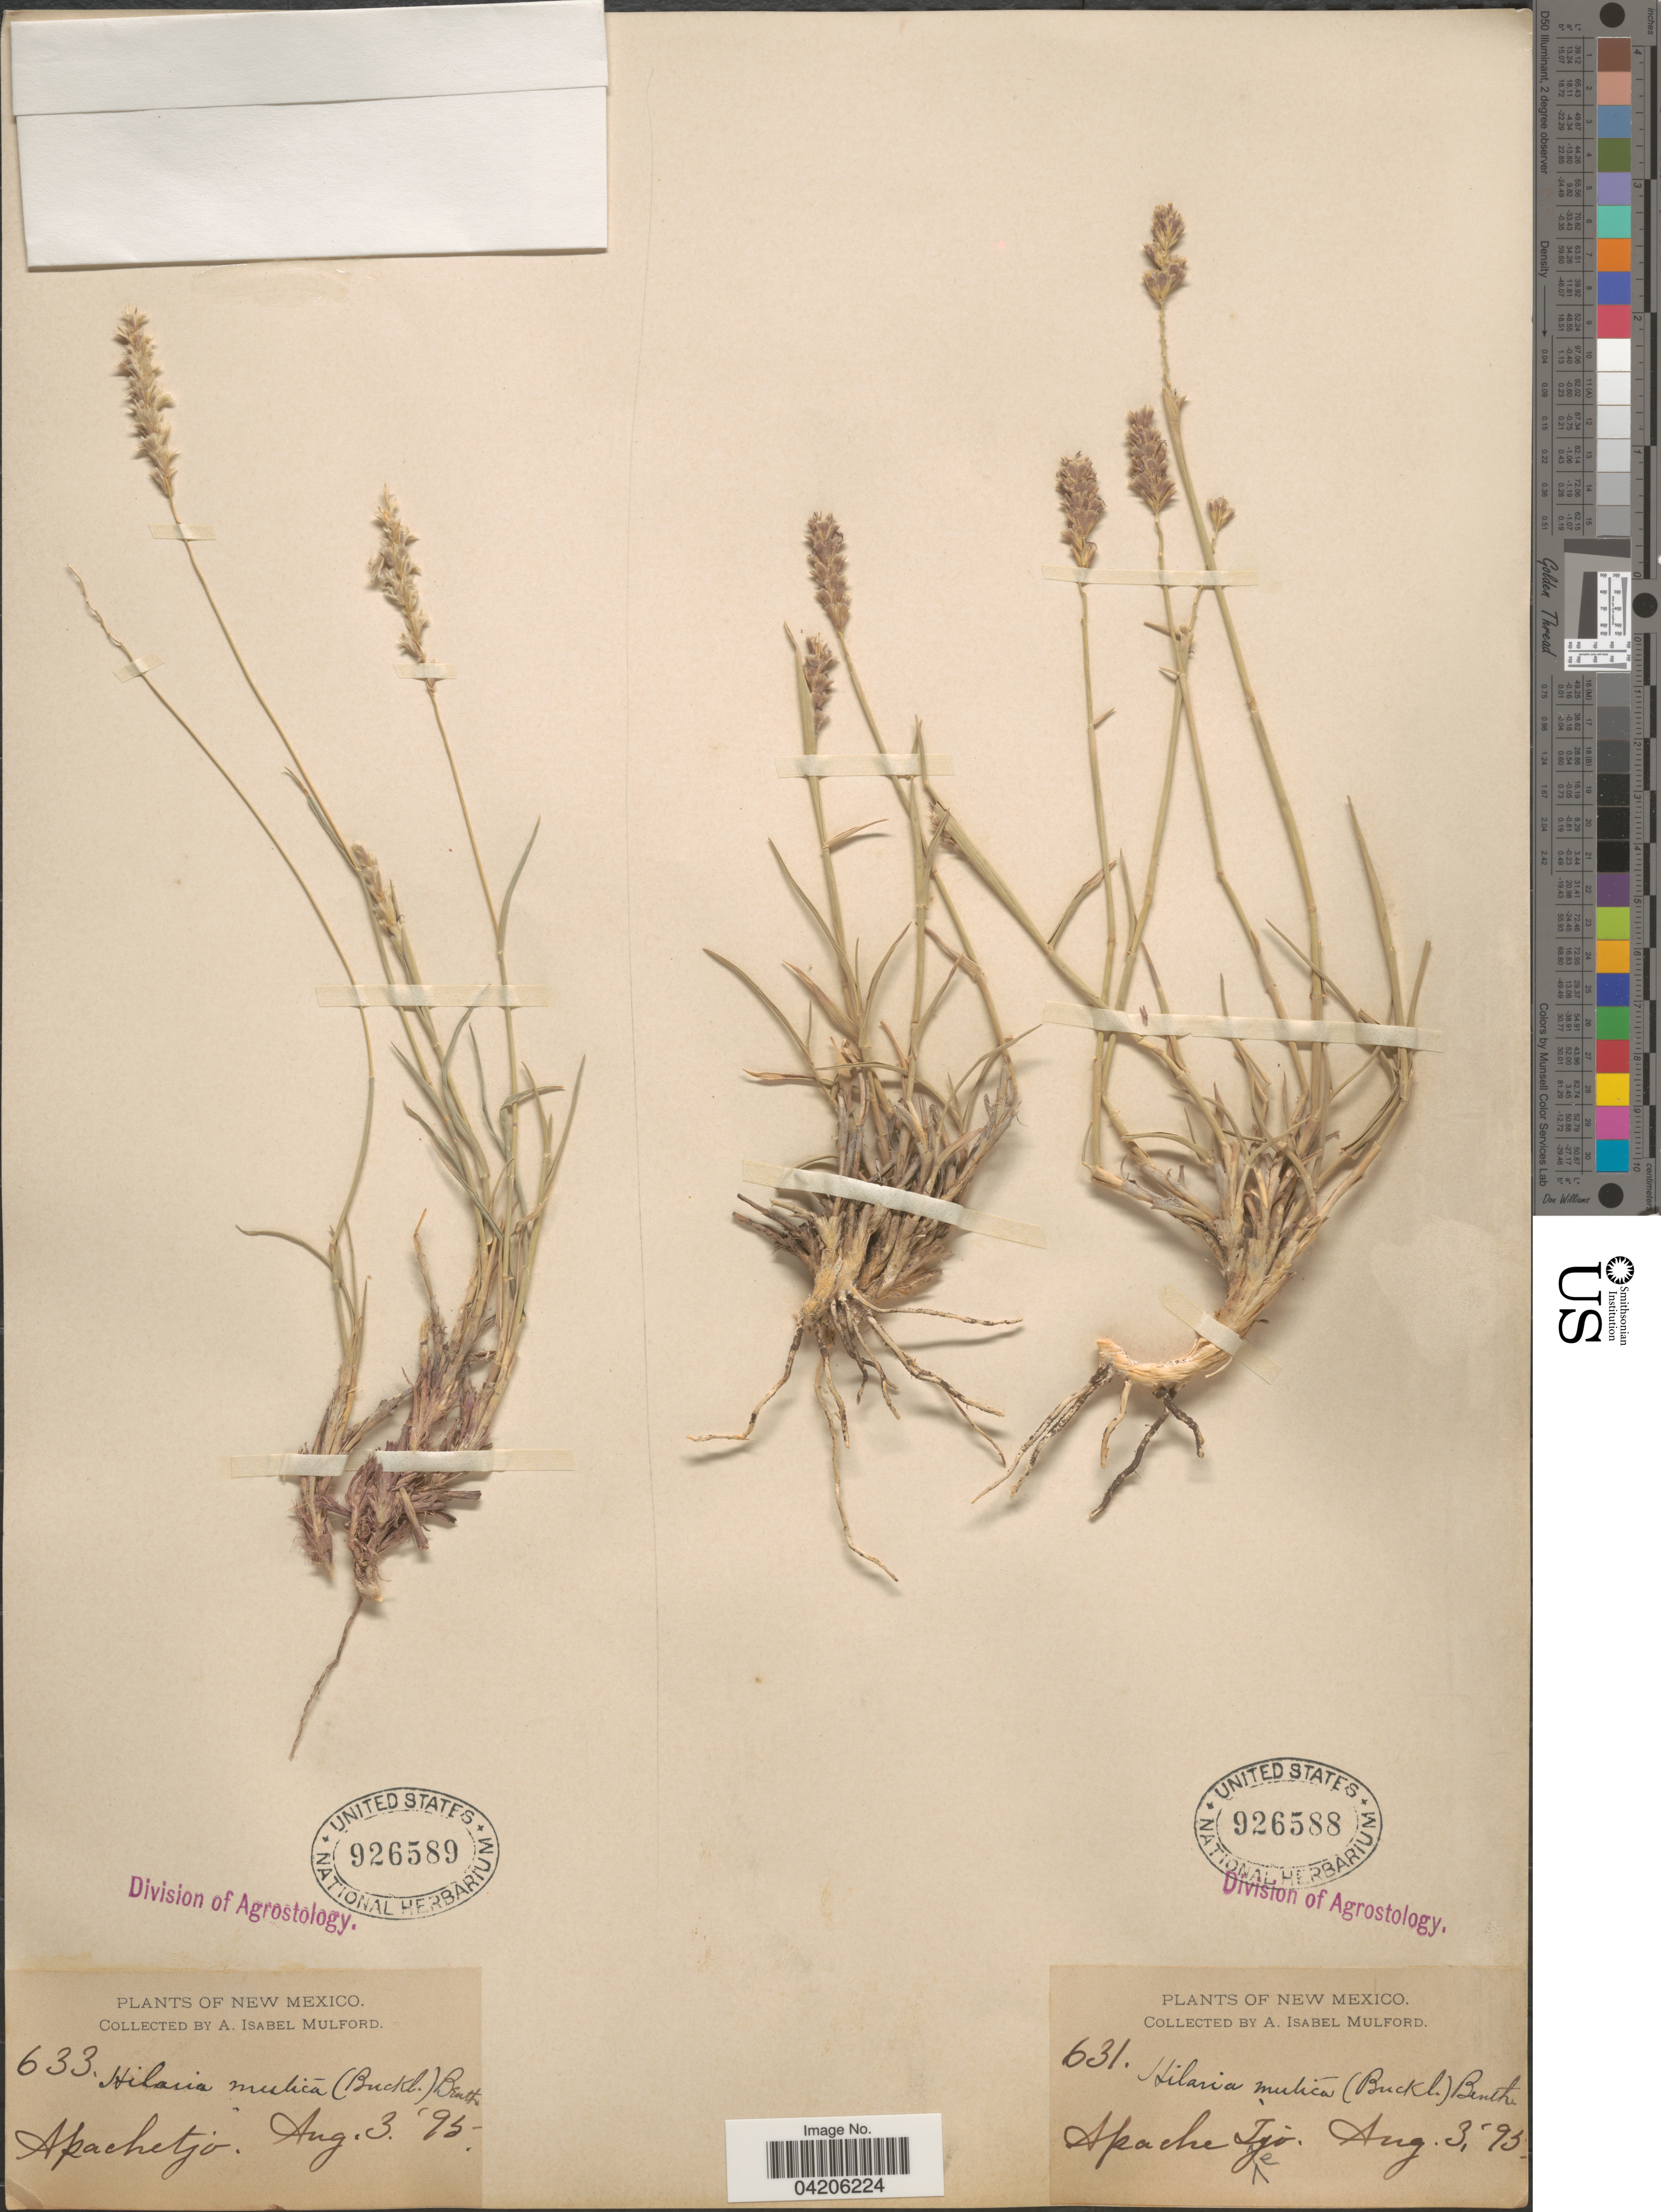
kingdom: Plantae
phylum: Tracheophyta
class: Liliopsida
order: Poales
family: Poaceae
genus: Hilaria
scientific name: Hilaria mutica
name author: (Buckley) Benth.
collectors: A. Mulford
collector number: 633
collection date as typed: Transcribed d/m/y: 3/8/95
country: United States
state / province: New Mexico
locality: Apachetjo.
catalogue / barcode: US 926589